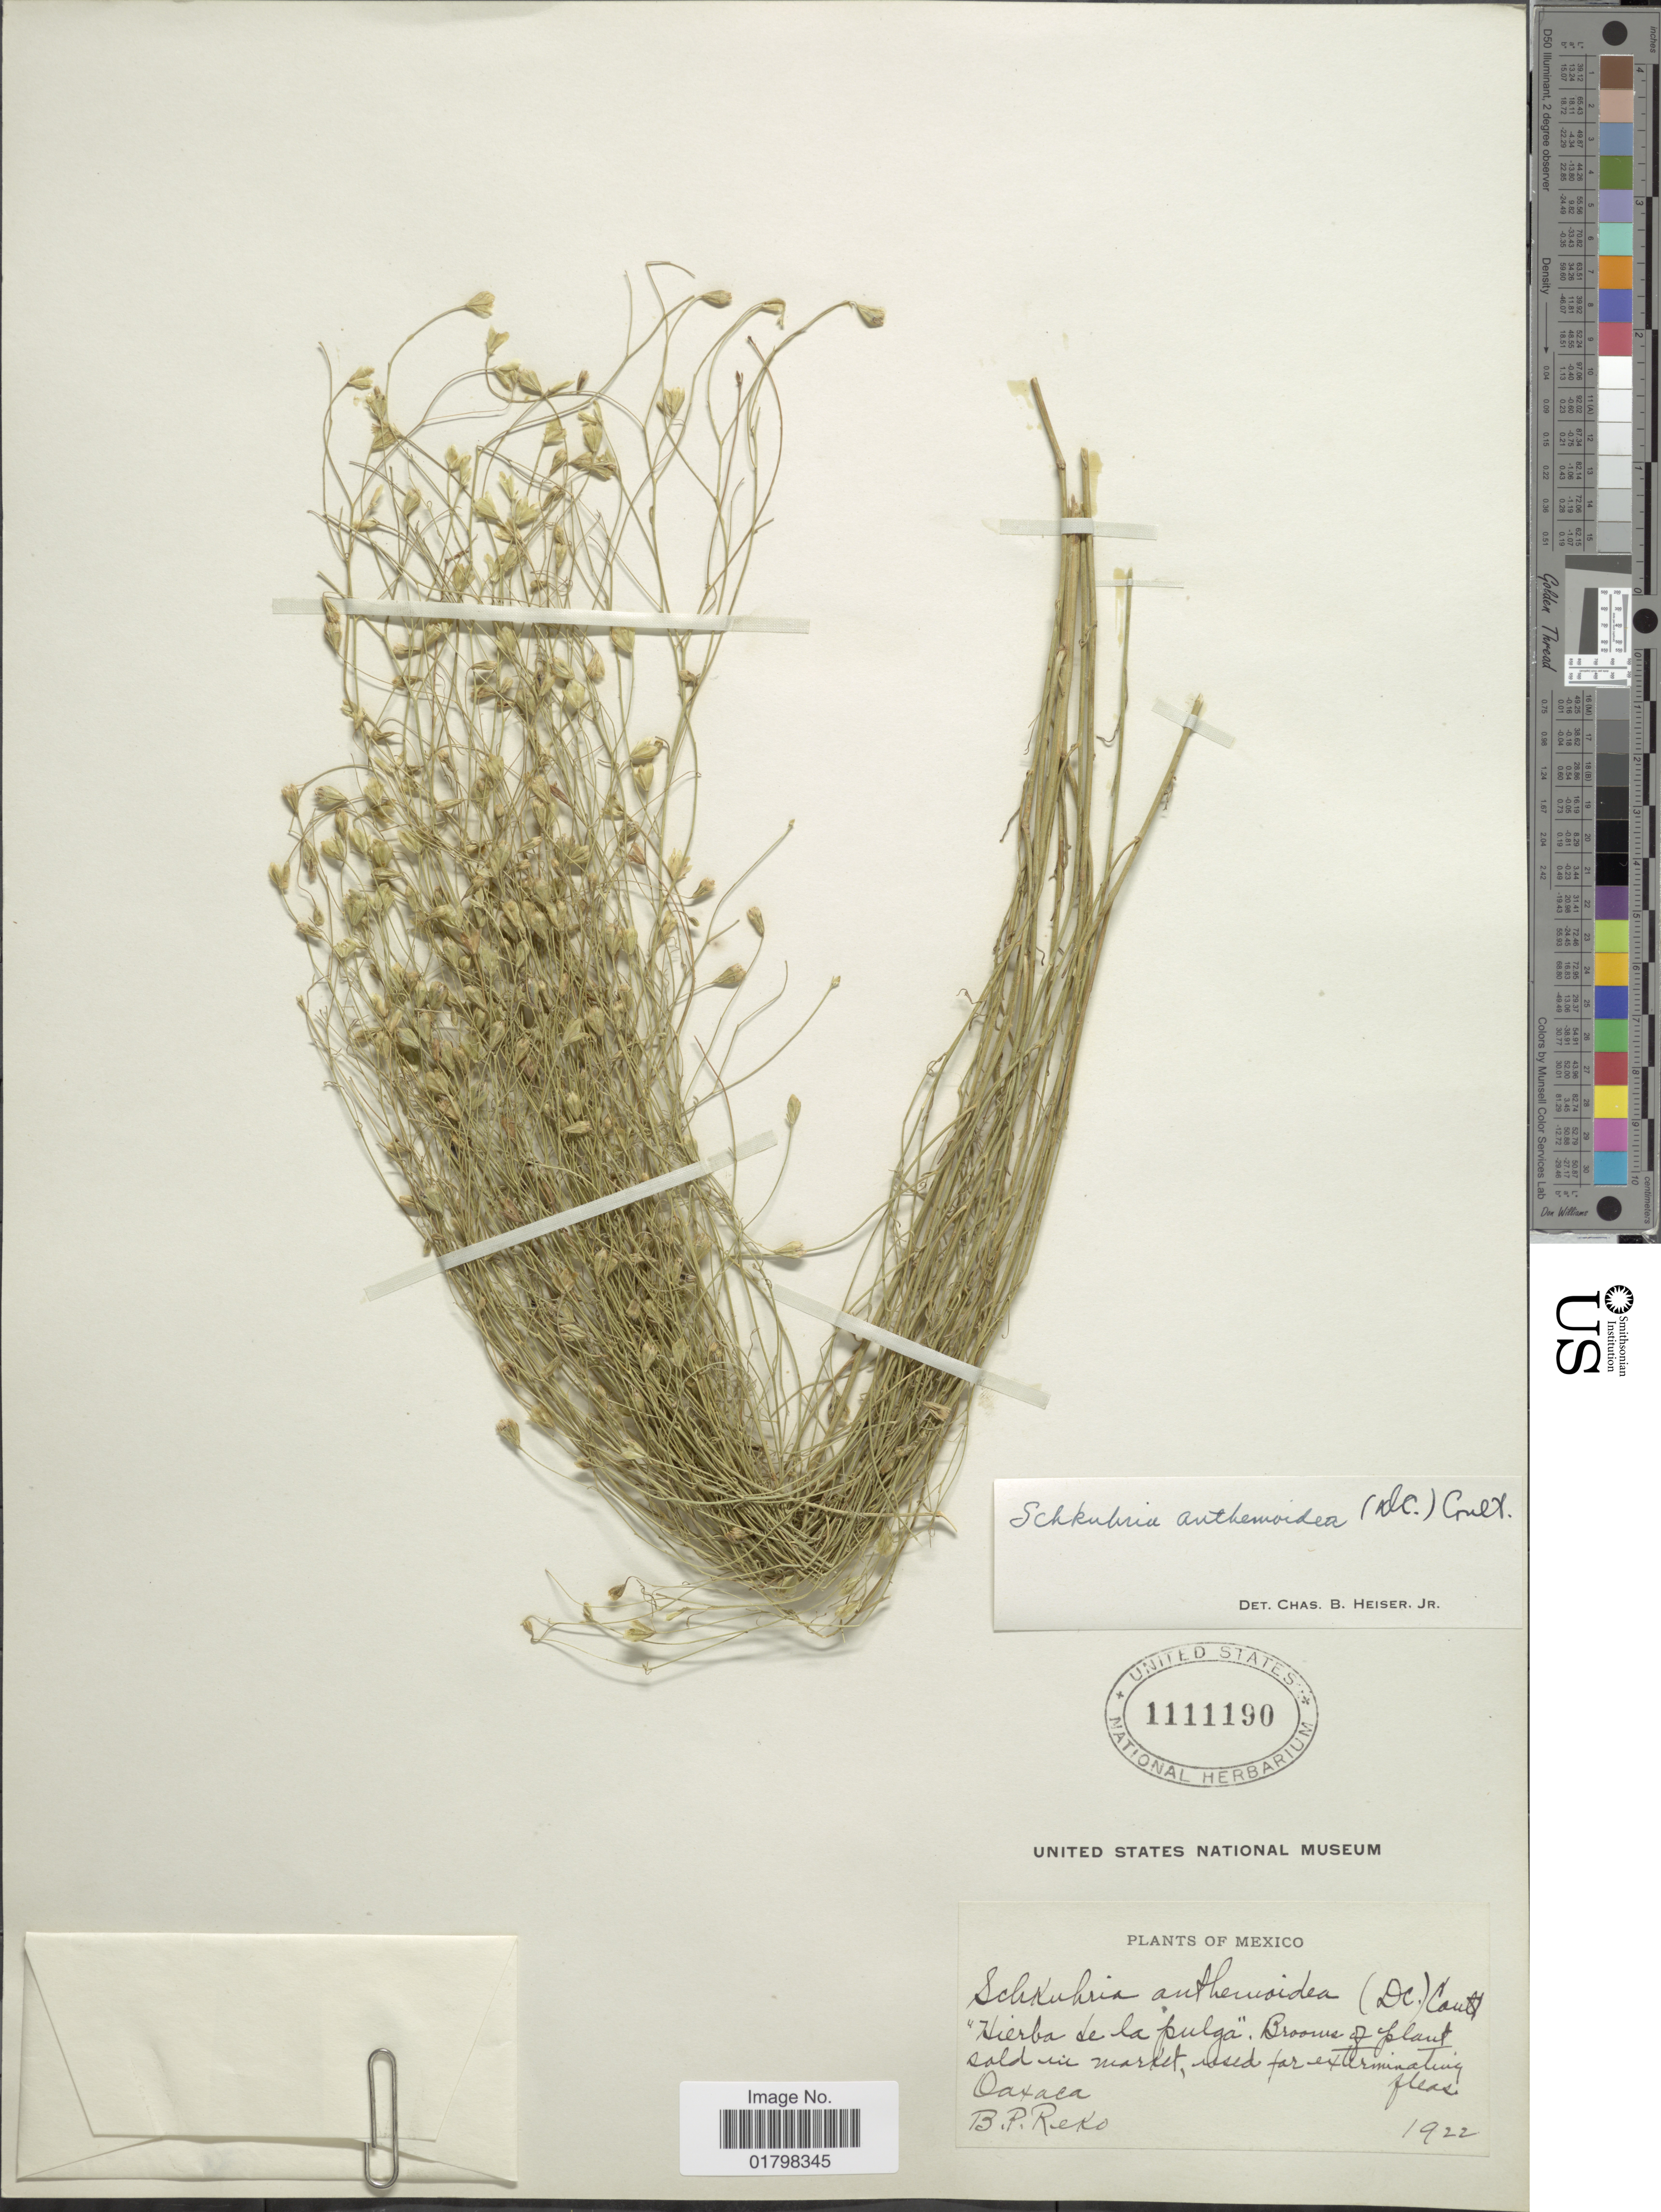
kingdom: Plantae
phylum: Tracheophyta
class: Magnoliopsida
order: Asterales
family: Asteraceae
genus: Schkuhria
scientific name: Schkuhria wislizeni var. frustrata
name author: S.F. Blake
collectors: B. P. Reko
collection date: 1922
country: Mexico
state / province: Oaxaca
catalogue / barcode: US 1111190